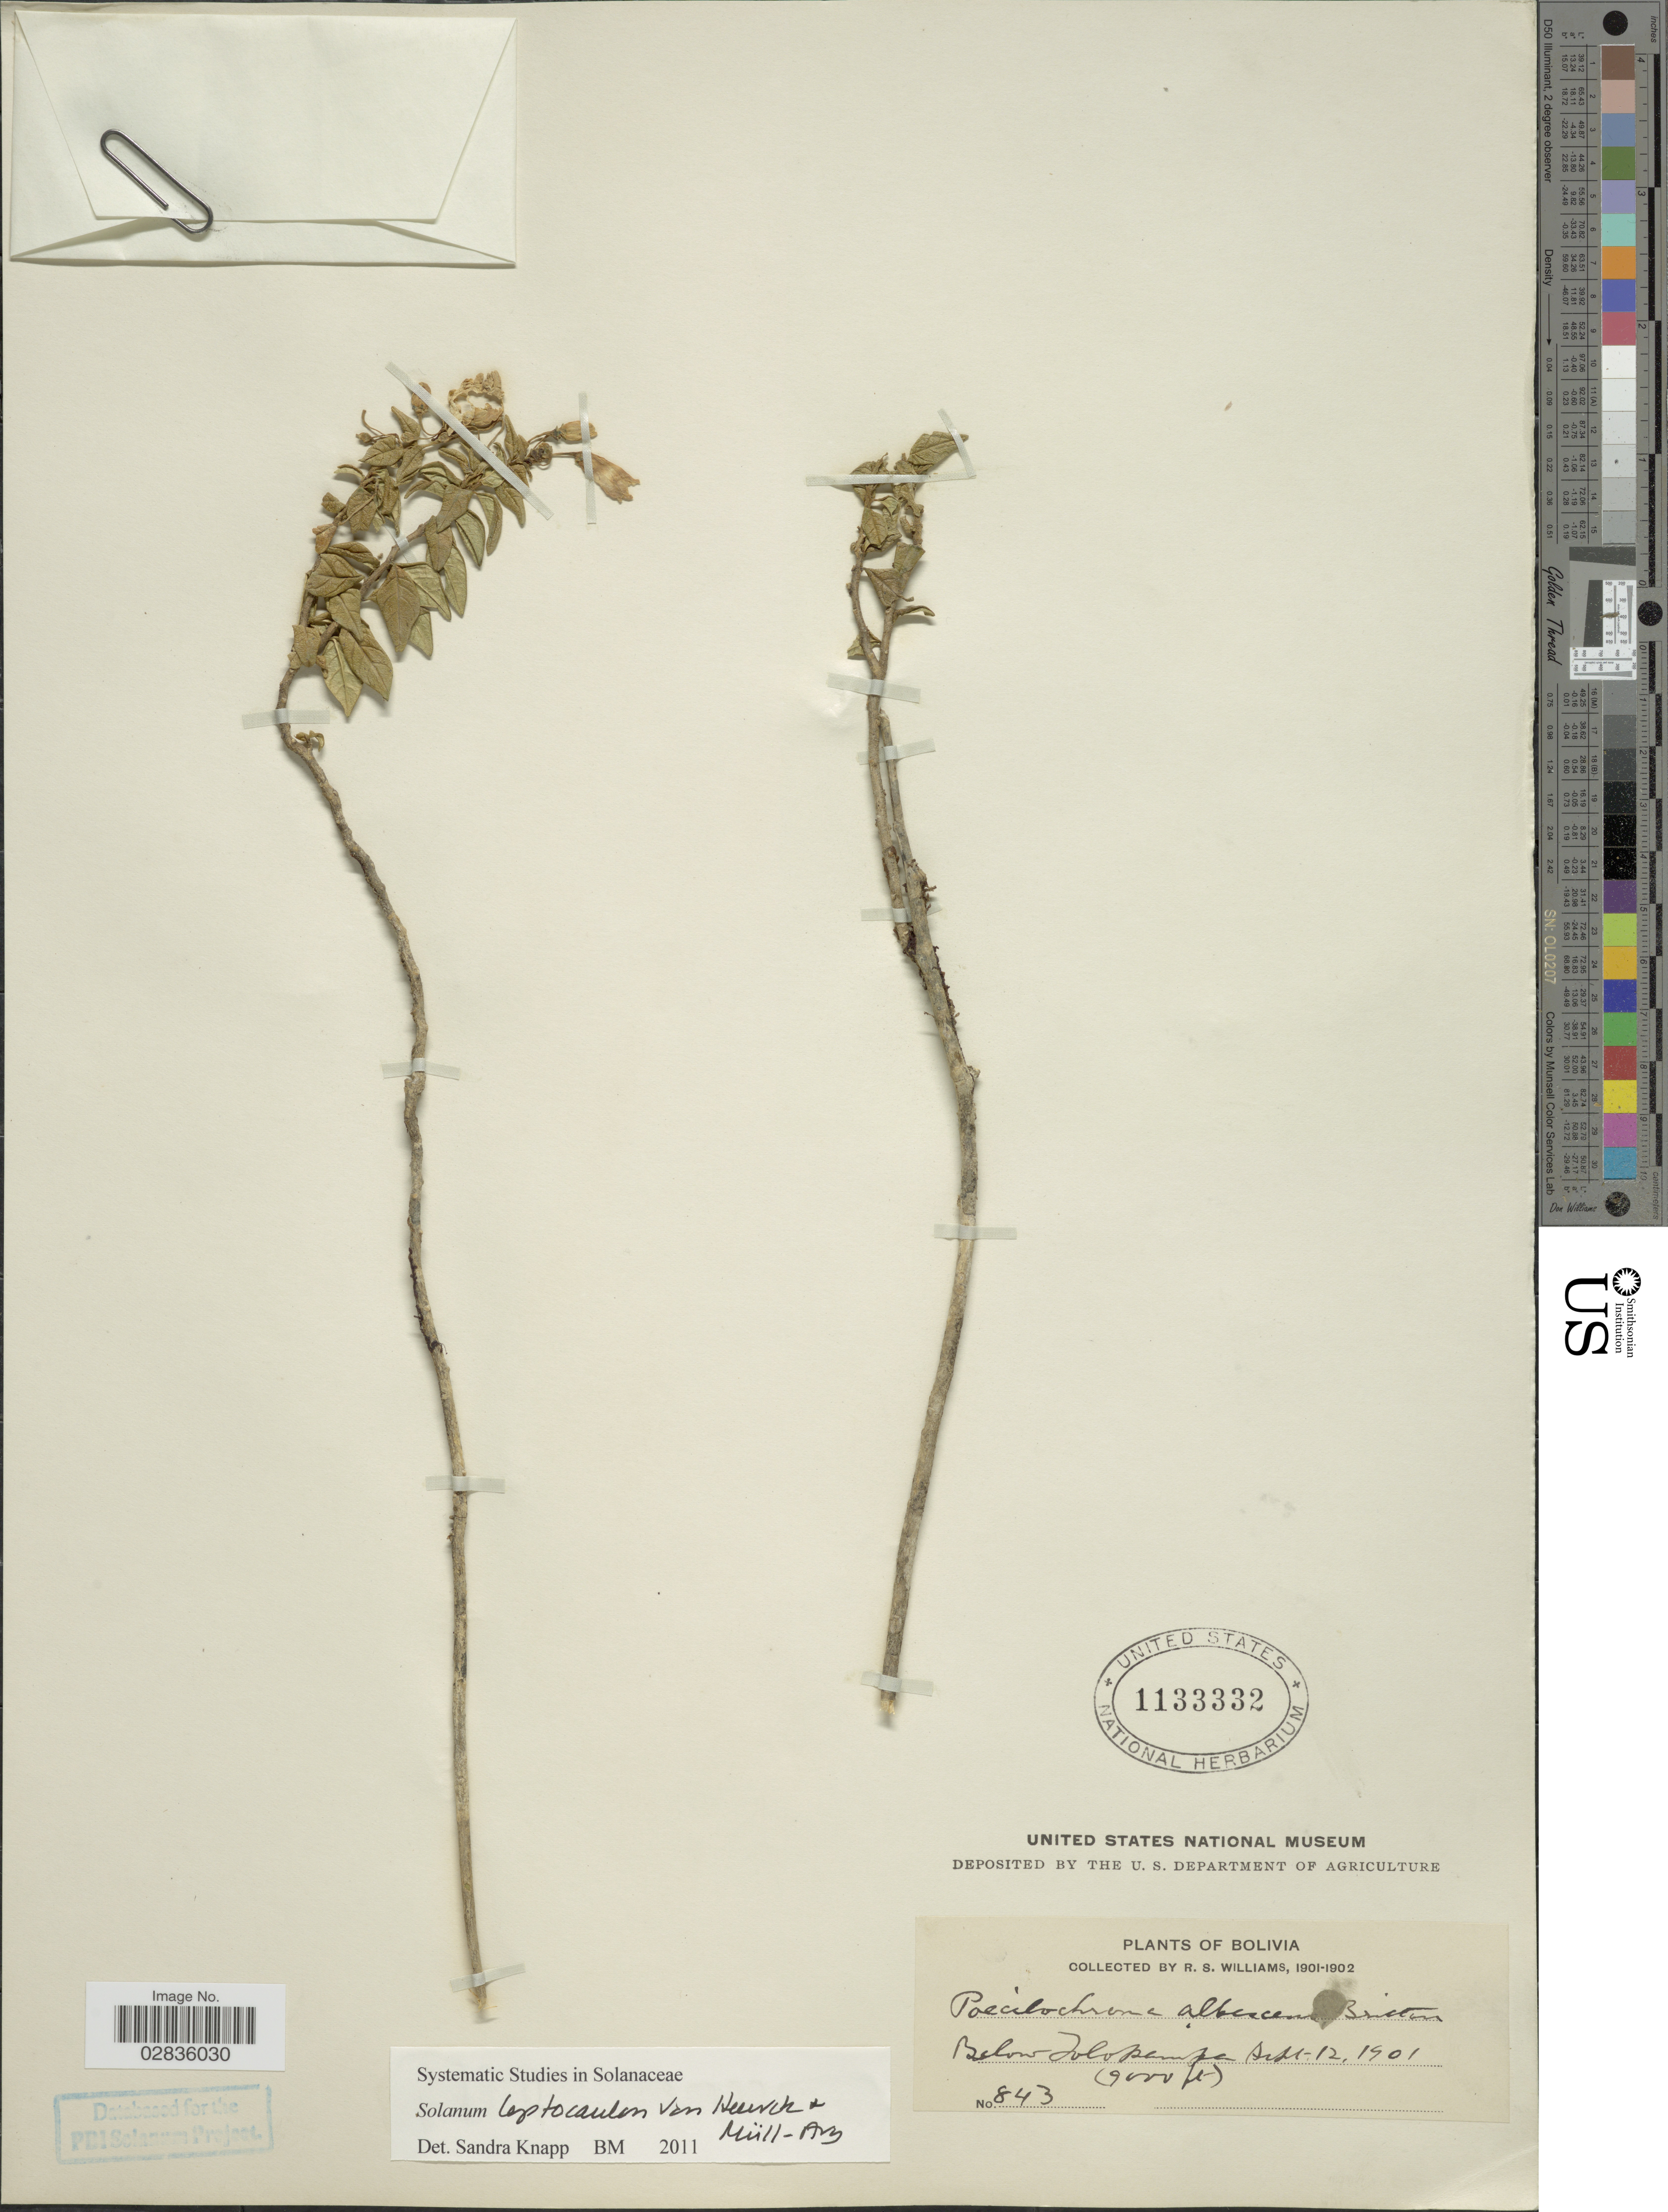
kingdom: Plantae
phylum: Tracheophyta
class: Magnoliopsida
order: Solanales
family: Solanaceae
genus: Solanum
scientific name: Solanum leptocaulon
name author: Van Heurck & Müll. Arg.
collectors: R. S. Williams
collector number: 843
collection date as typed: Sept. 12, 1901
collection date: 1901-09-12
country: Bolivia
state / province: La Páz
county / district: Larecaja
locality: Below Tolapampa (on trail from Sorata to Mapiri)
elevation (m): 2743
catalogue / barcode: US 1133332